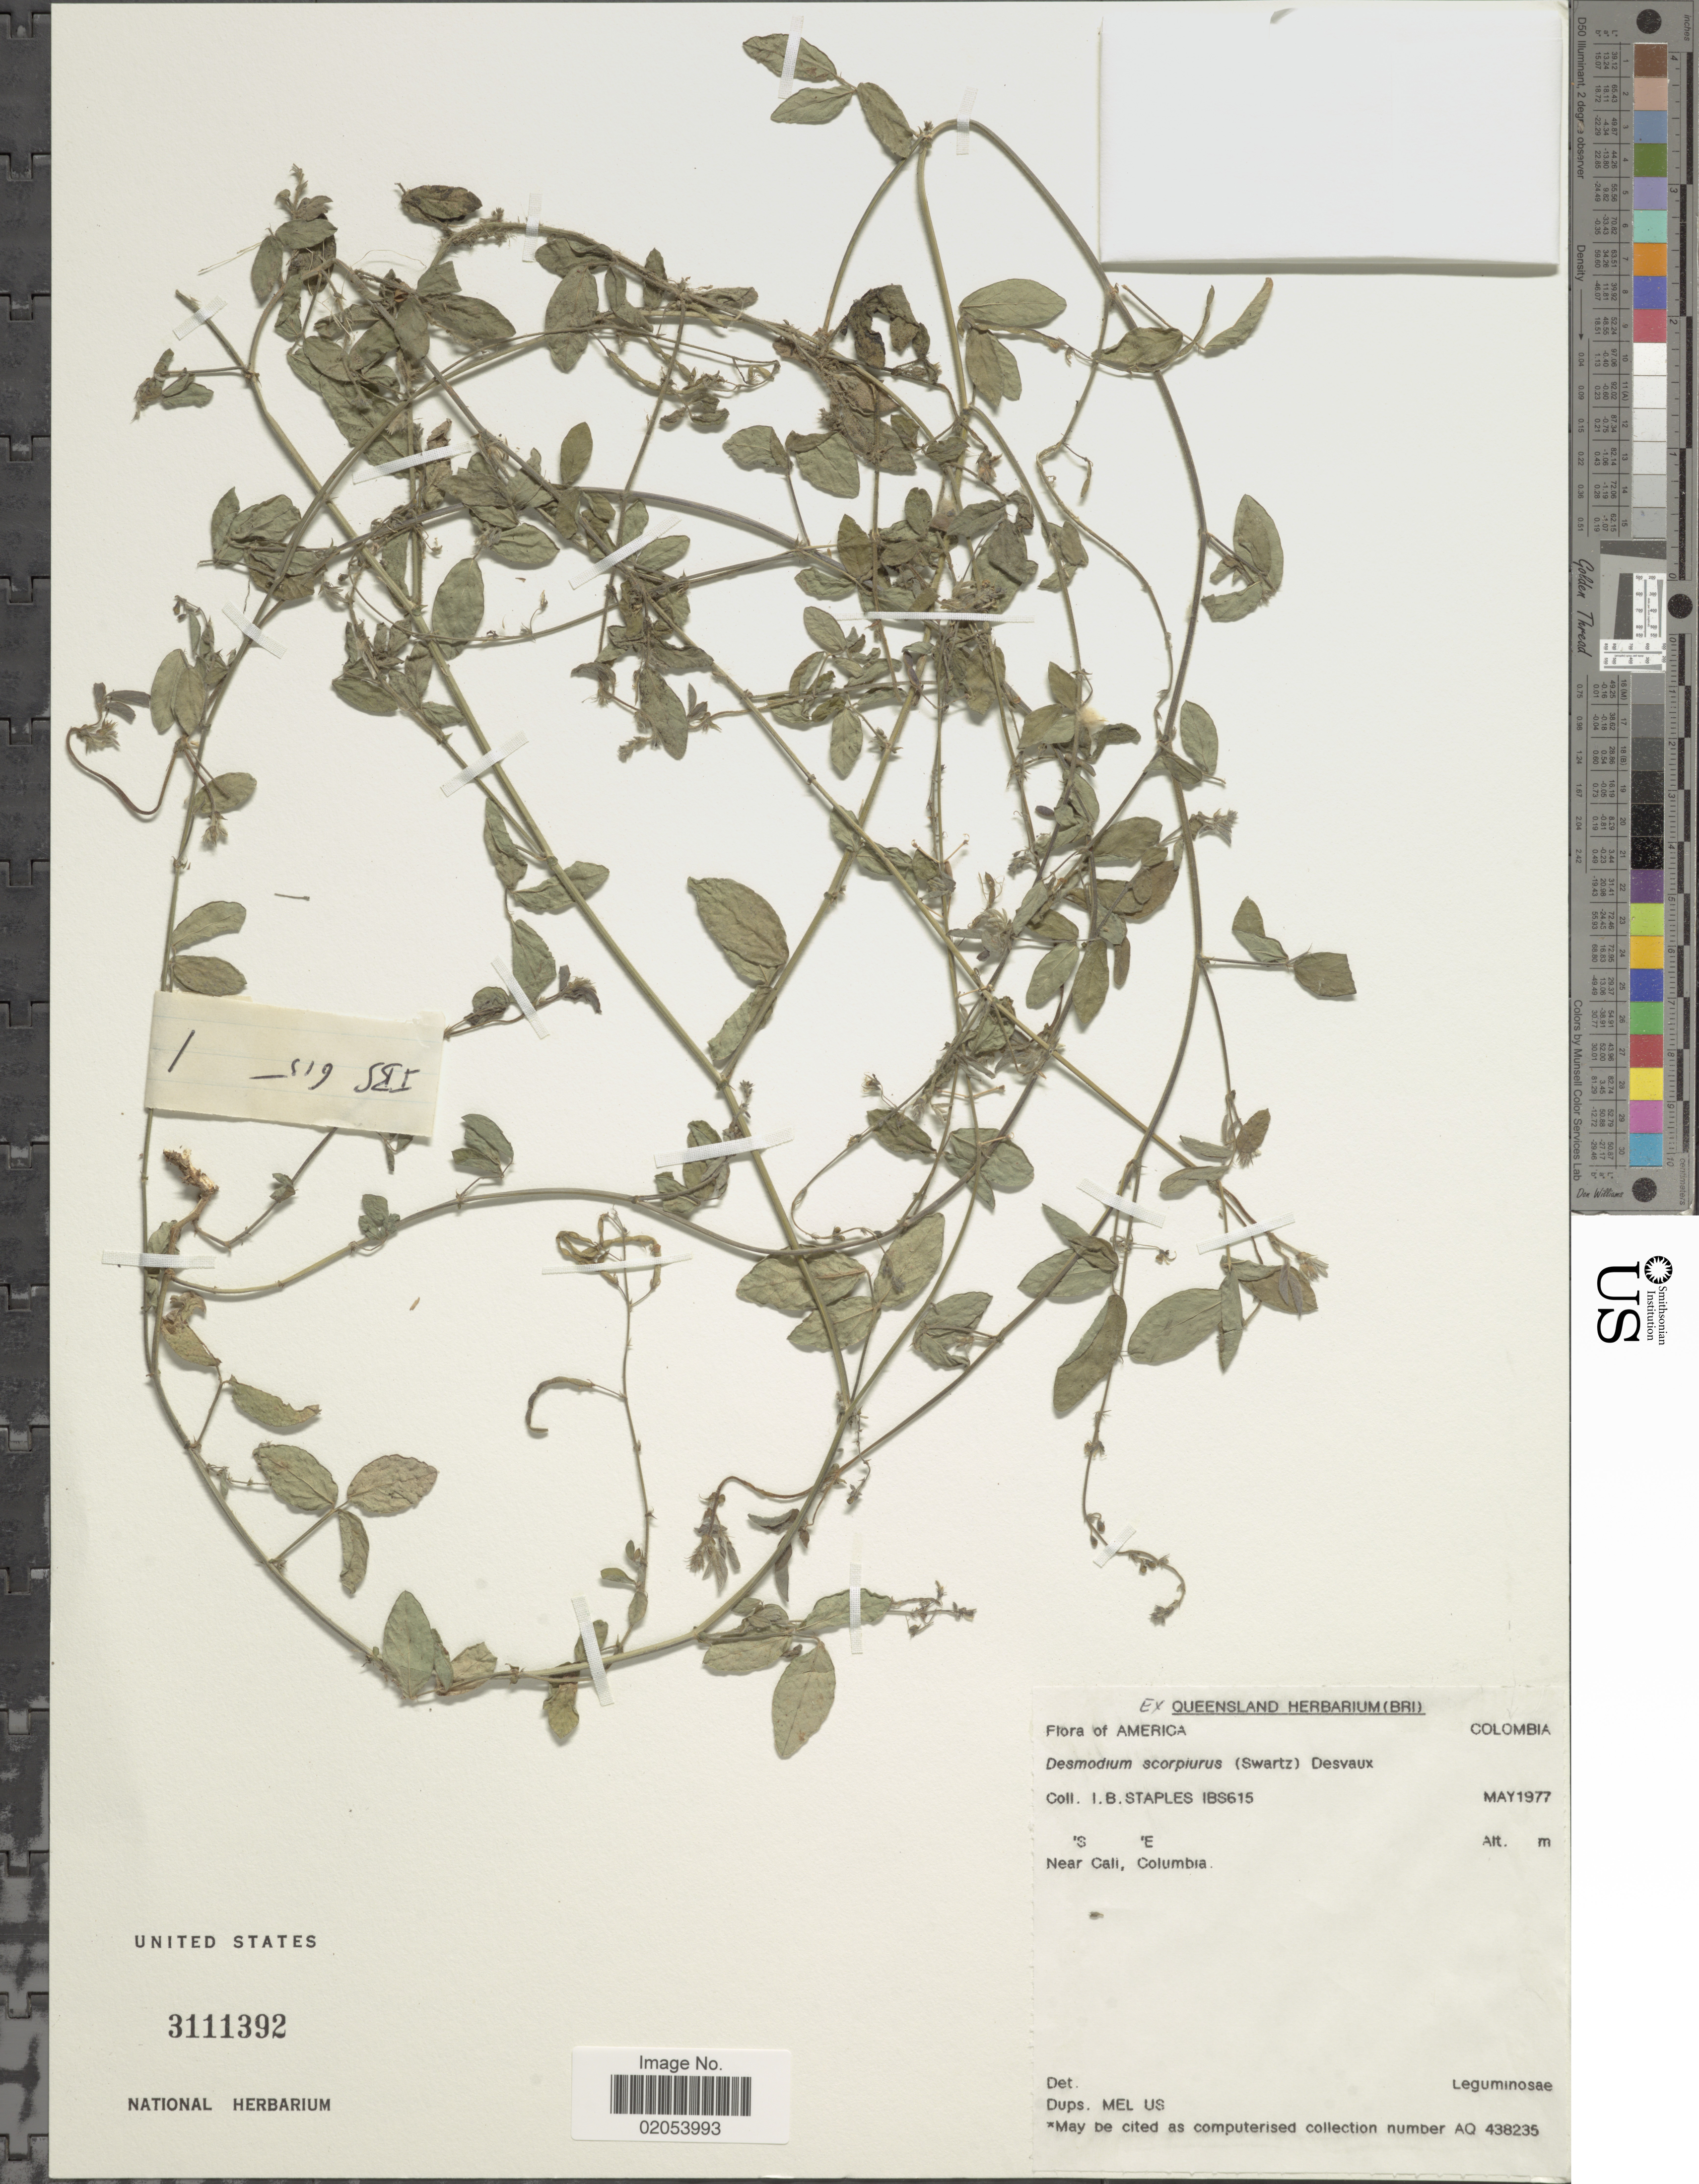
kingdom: Plantae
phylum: Tracheophyta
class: Magnoliopsida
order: Fabales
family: Fabaceae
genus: Desmodium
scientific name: Desmodium scorpiurus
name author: (Sw.) Desv. ex DC.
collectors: I. Staples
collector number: IBS615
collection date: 1977-05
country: Colombia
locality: Near Cali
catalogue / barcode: US 3111392